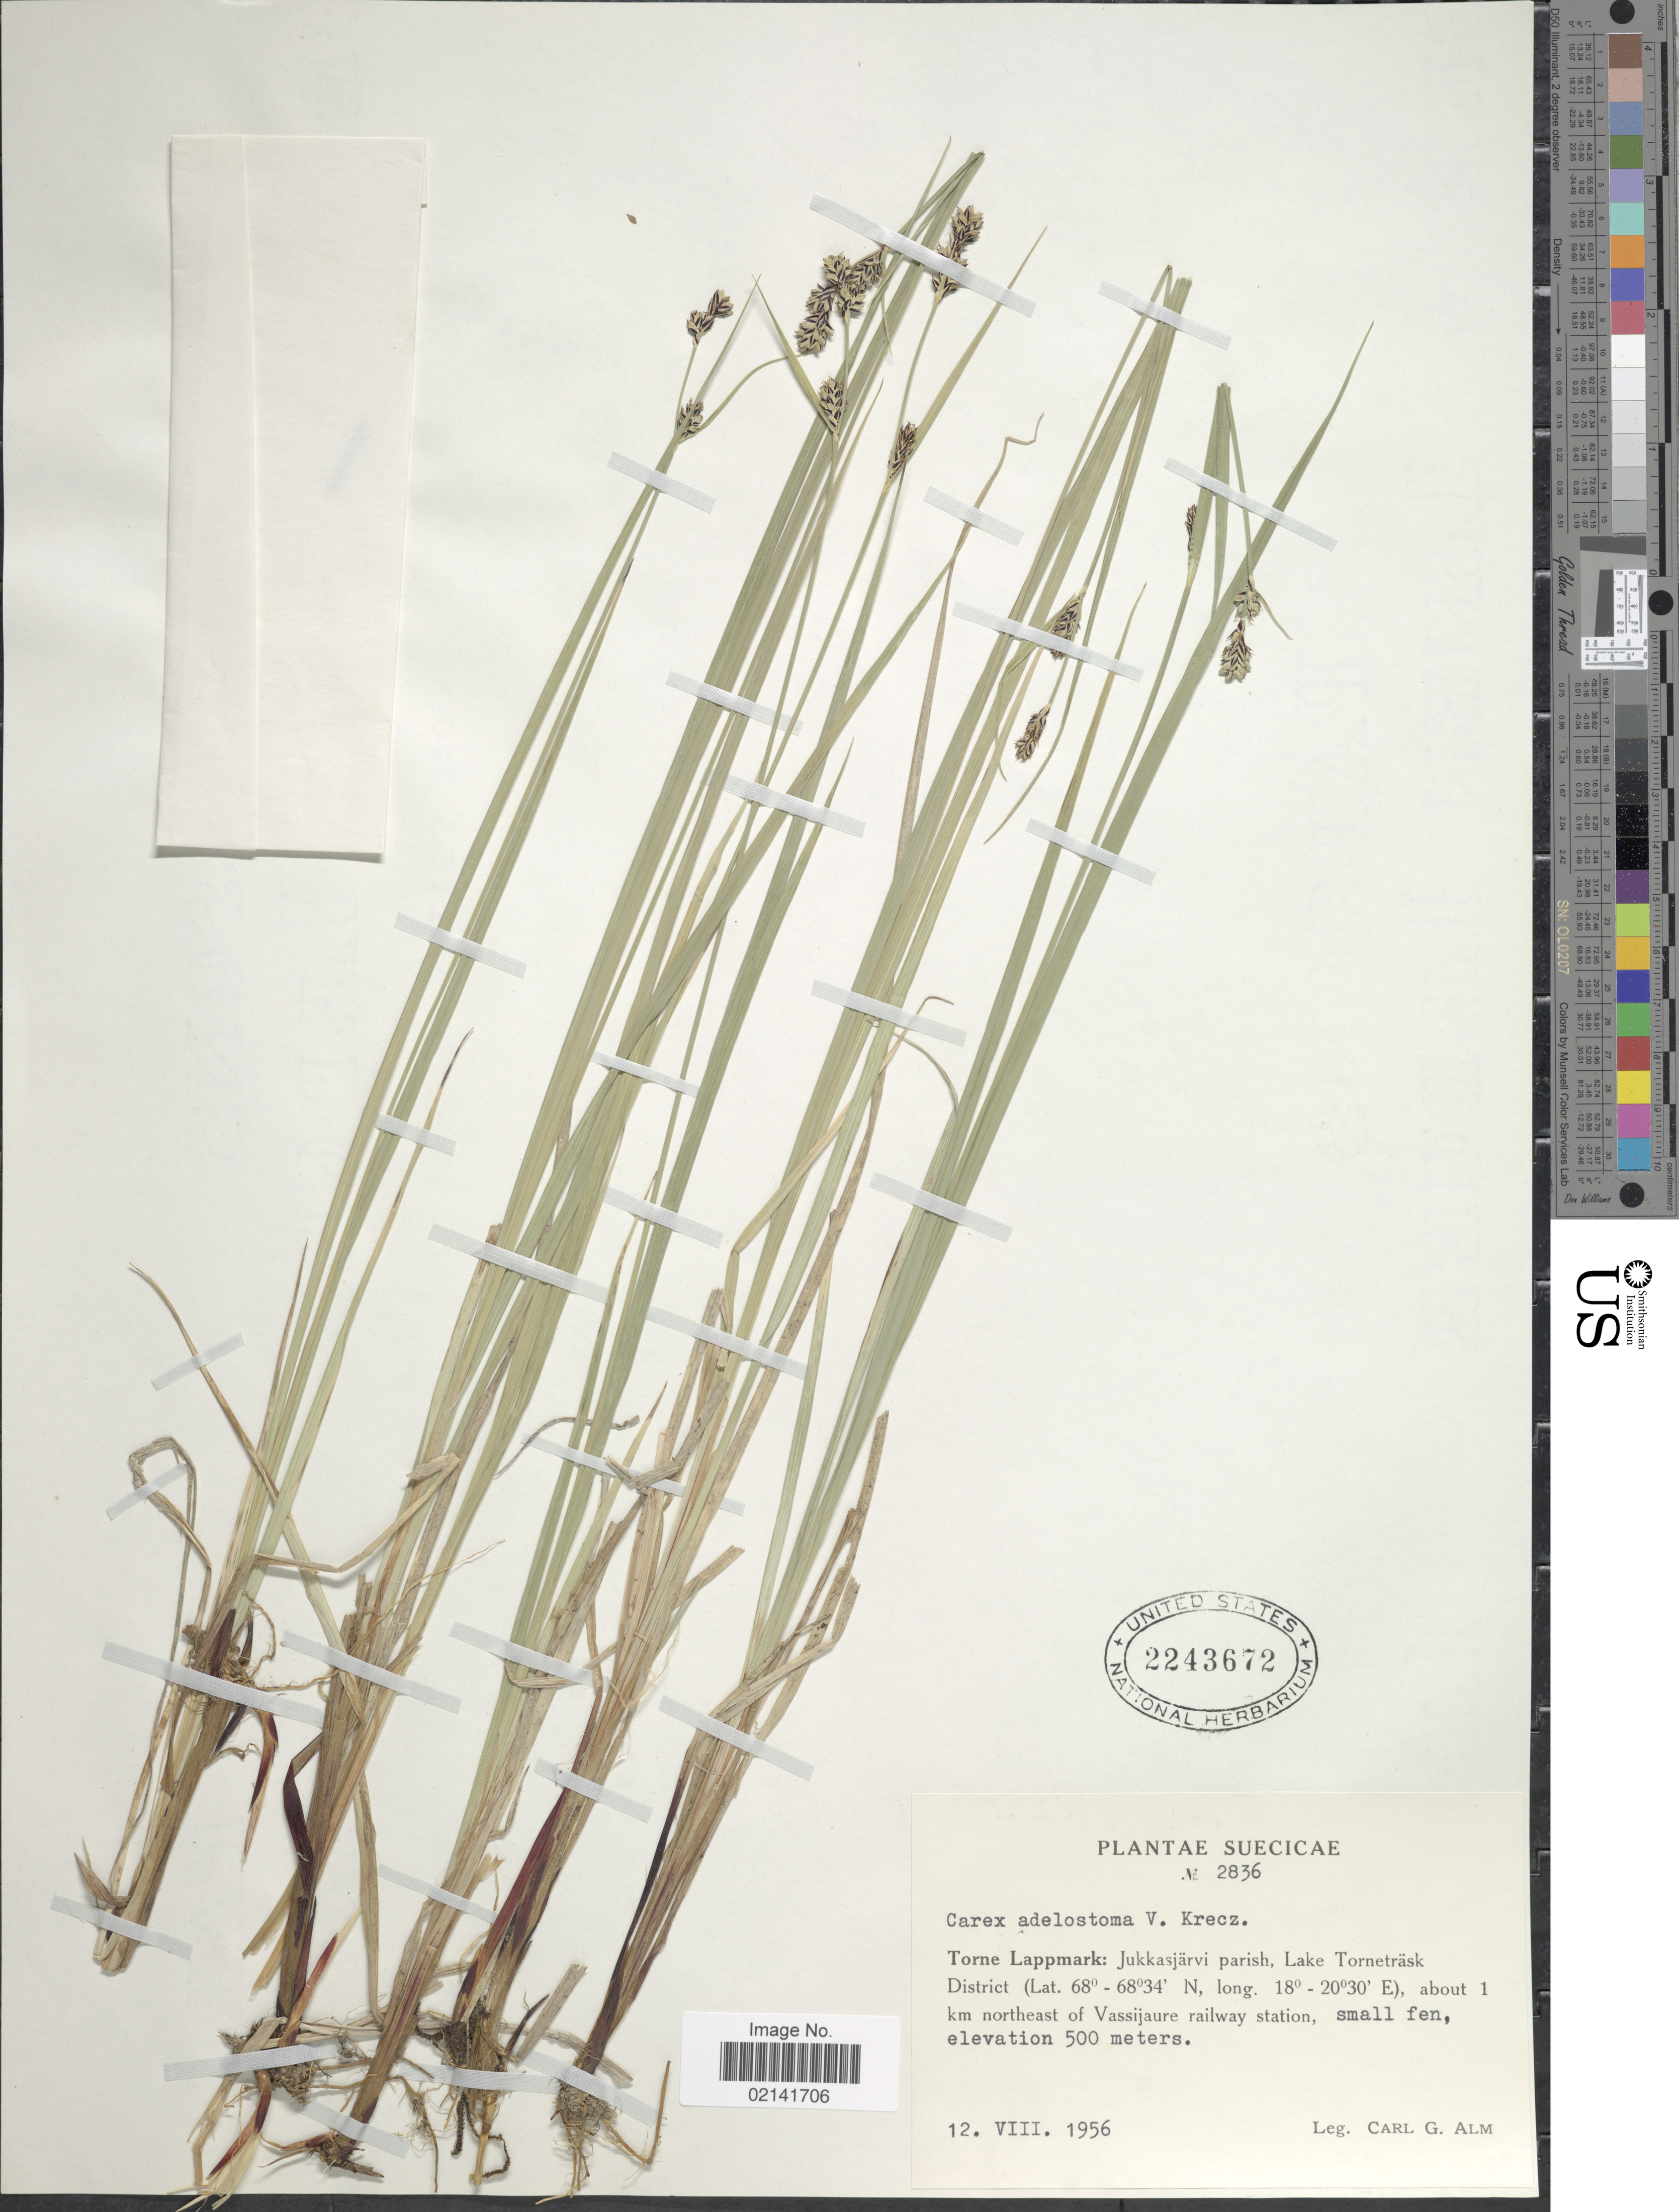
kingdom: Plantae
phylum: Tracheophyta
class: Liliopsida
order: Poales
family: Cyperaceae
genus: Carex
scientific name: Carex adelostoma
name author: V.I. Krecz.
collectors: C. G. Alm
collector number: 2836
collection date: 1956-08-12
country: Sweden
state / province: Norrbotten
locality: Suecicae, Torne Lappmark: Jukkasjarvi parish, Lake Tornetrask District, about 1 km northeast of Vassijaure railway station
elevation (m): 500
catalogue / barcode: US 2243672